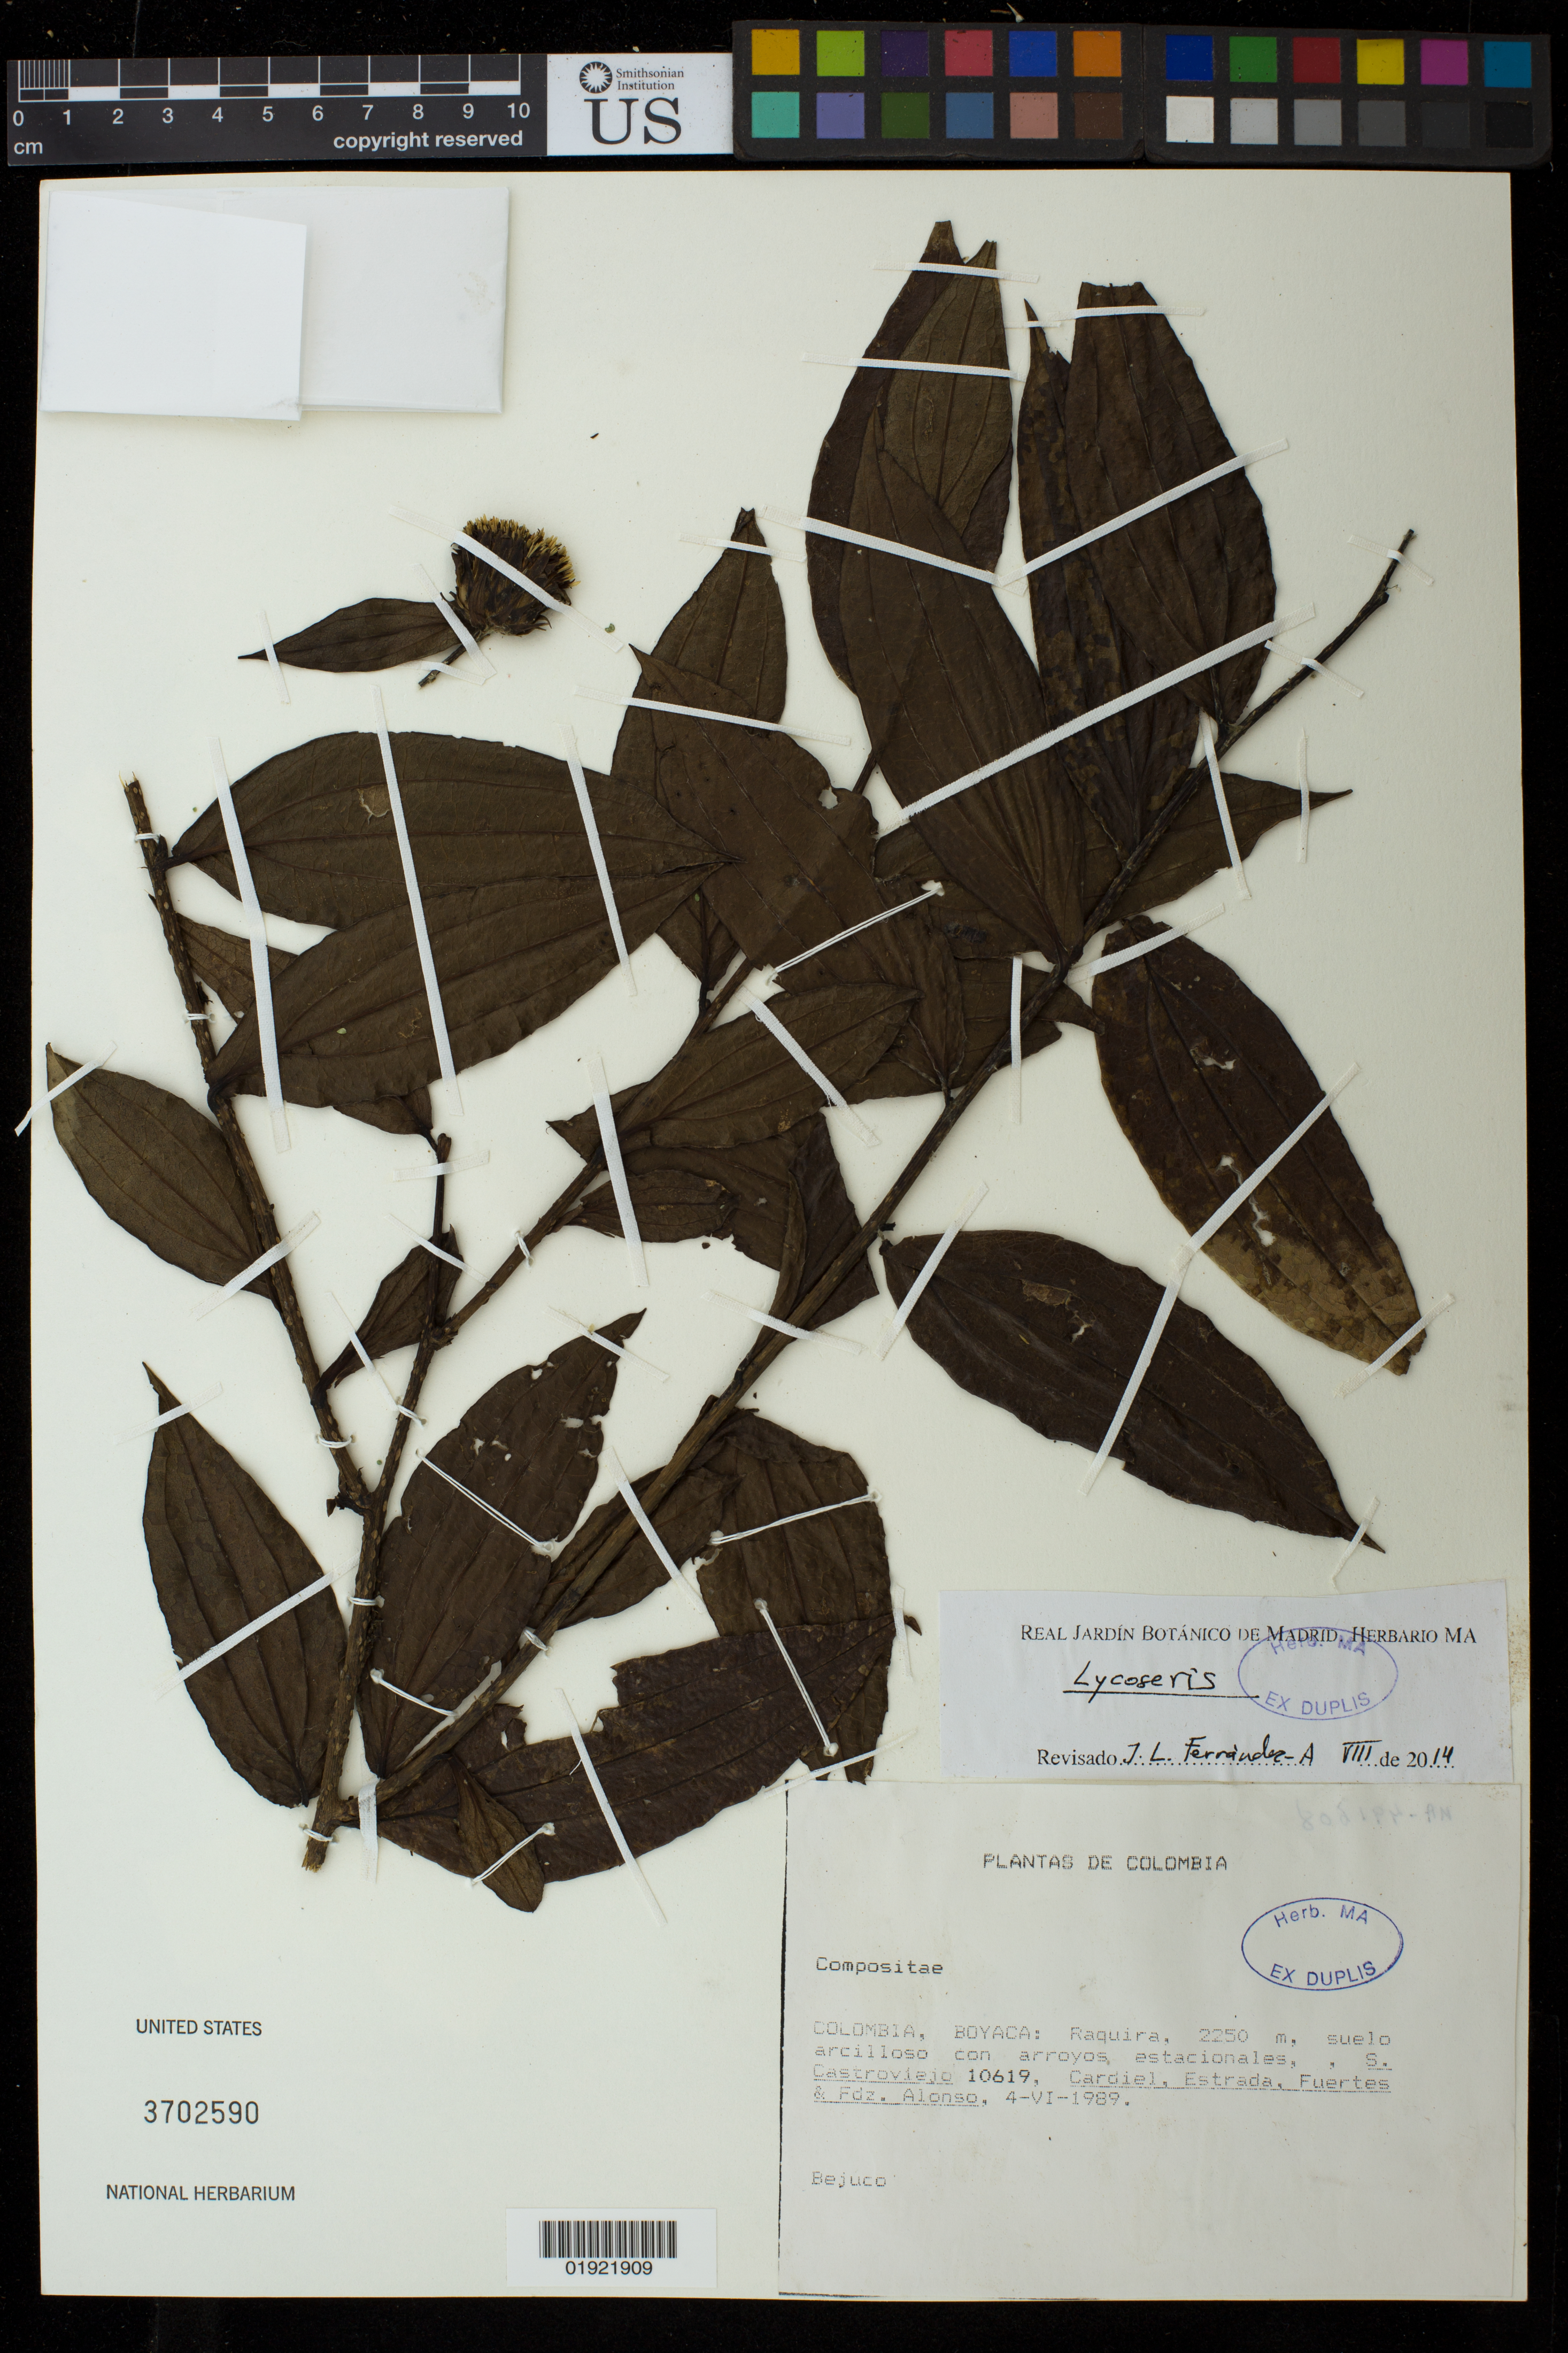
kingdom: Plantae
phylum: Tracheophyta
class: Magnoliopsida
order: Asterales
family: Asteraceae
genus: Lycoseris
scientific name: Lycoseris sp.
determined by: Fernández-Alonso, J. L.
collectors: S. Castroviejo, J. Cardiel, J. Estrada, J. Fuertes & J. L. Fernández-Alonso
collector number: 10619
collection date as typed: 4-VI-1989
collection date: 1989-06-04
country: Colombia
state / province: Boyacá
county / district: Raquira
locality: suelo arcilloso con arroyos estacionales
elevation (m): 2250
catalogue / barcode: US 3702590